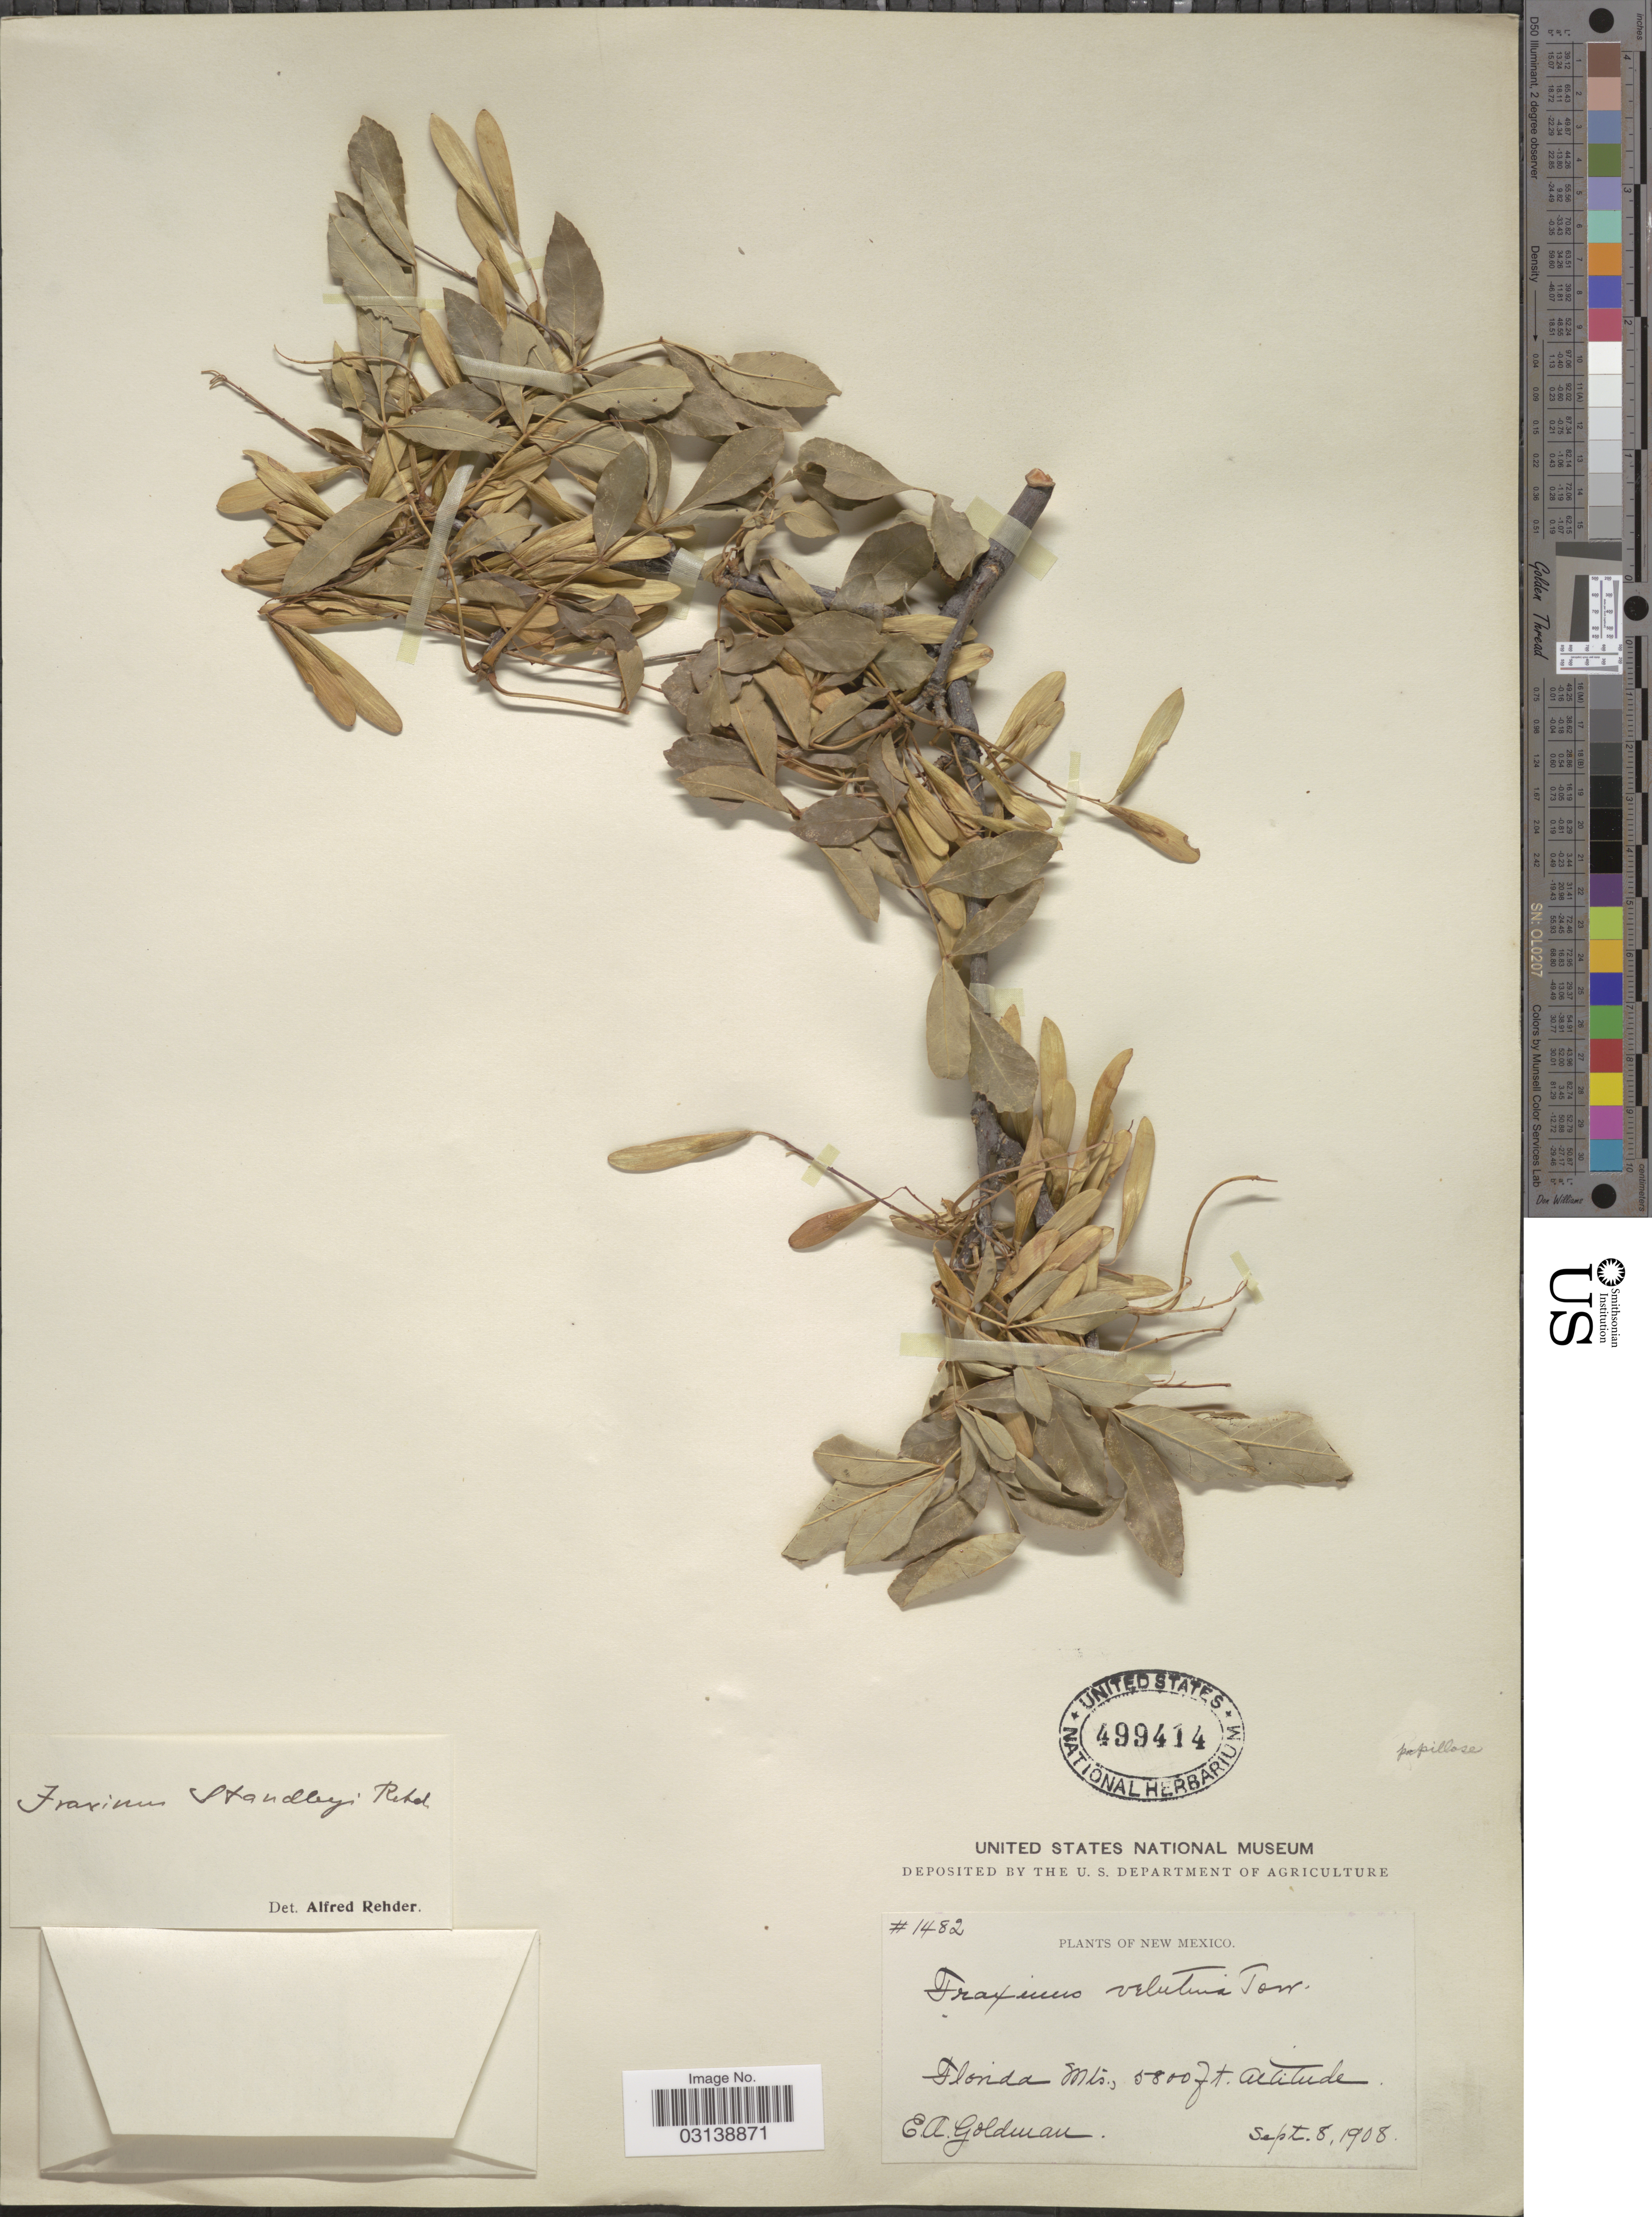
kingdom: Plantae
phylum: Tracheophyta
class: Magnoliopsida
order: Lamiales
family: Oleaceae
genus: Fraxinus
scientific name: Fraxinus papillosa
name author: Lingelsh.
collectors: E. A. Goldman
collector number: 1482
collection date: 1908-09-08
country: United States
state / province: New Mexico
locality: Florida Mts.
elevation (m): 1768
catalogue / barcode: US 499414